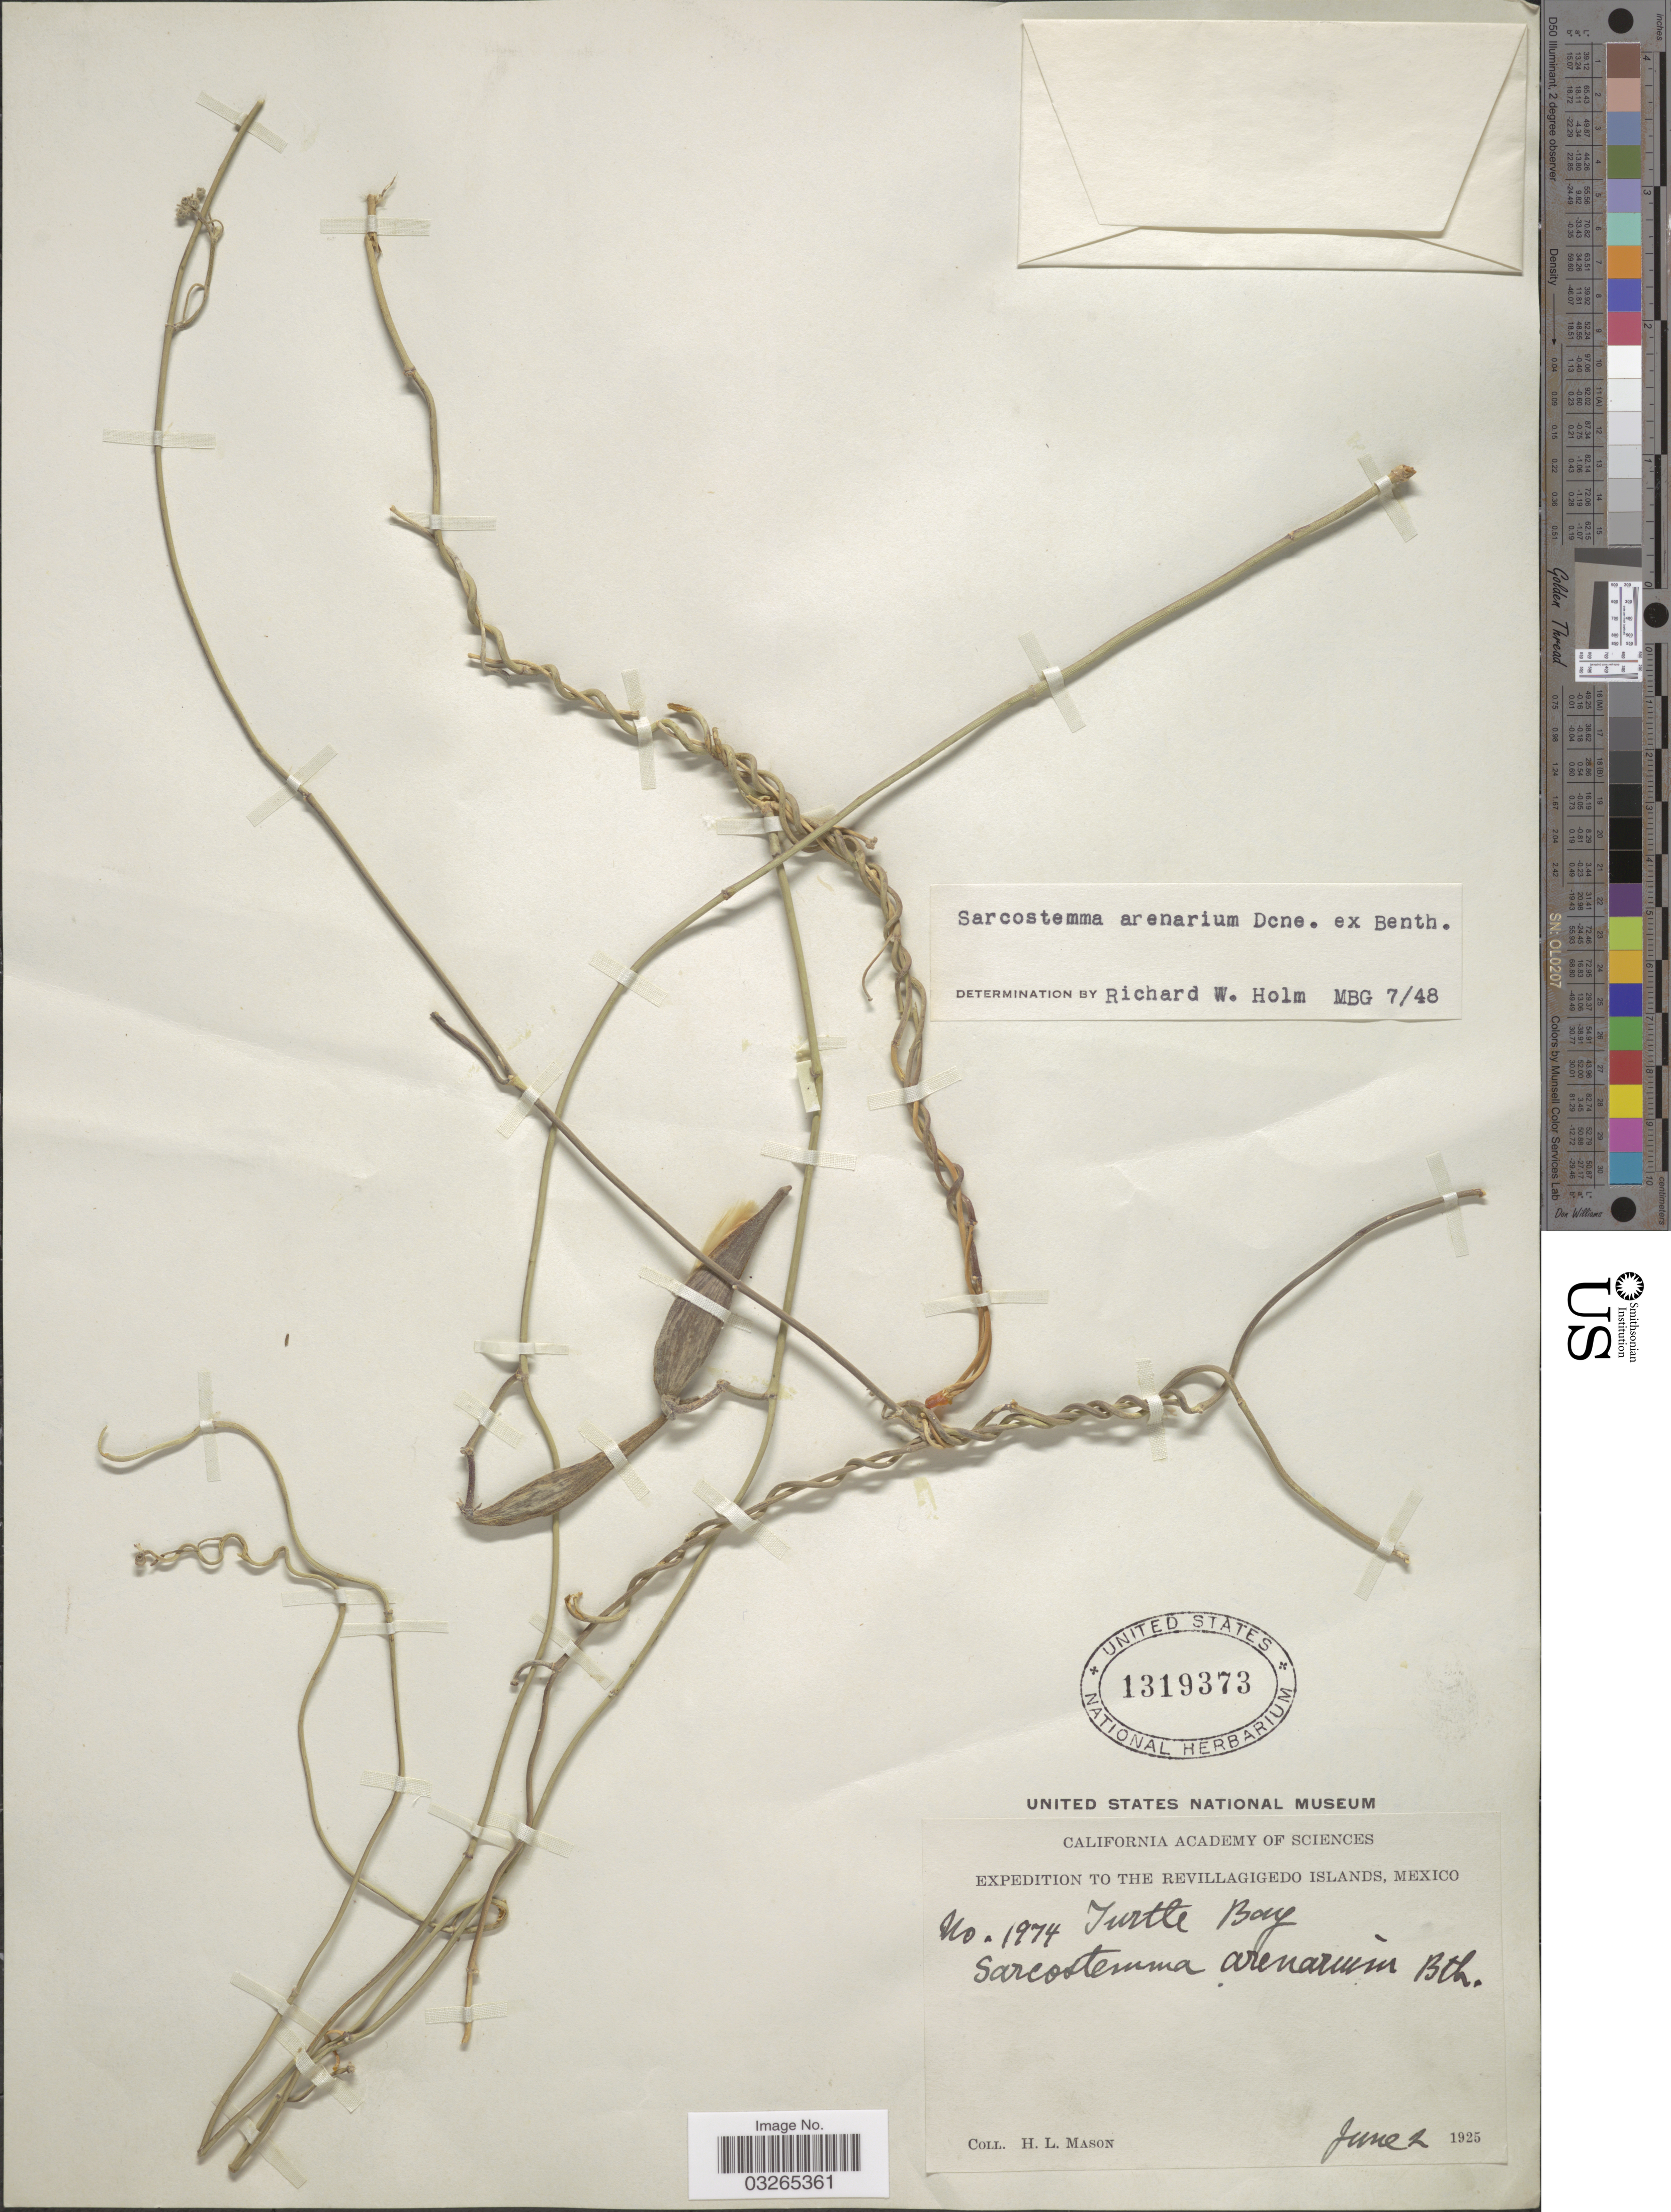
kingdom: Plantae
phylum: Tracheophyta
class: Magnoliopsida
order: Gentianales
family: Apocynaceae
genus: Sarcostemma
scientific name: Sarcostemma arenarium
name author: Decne. ex Benth.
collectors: H. L. Mason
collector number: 1974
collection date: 1925-06-02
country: Mexico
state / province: Colima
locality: Revillagigedo Islands.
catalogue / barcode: US 1319373